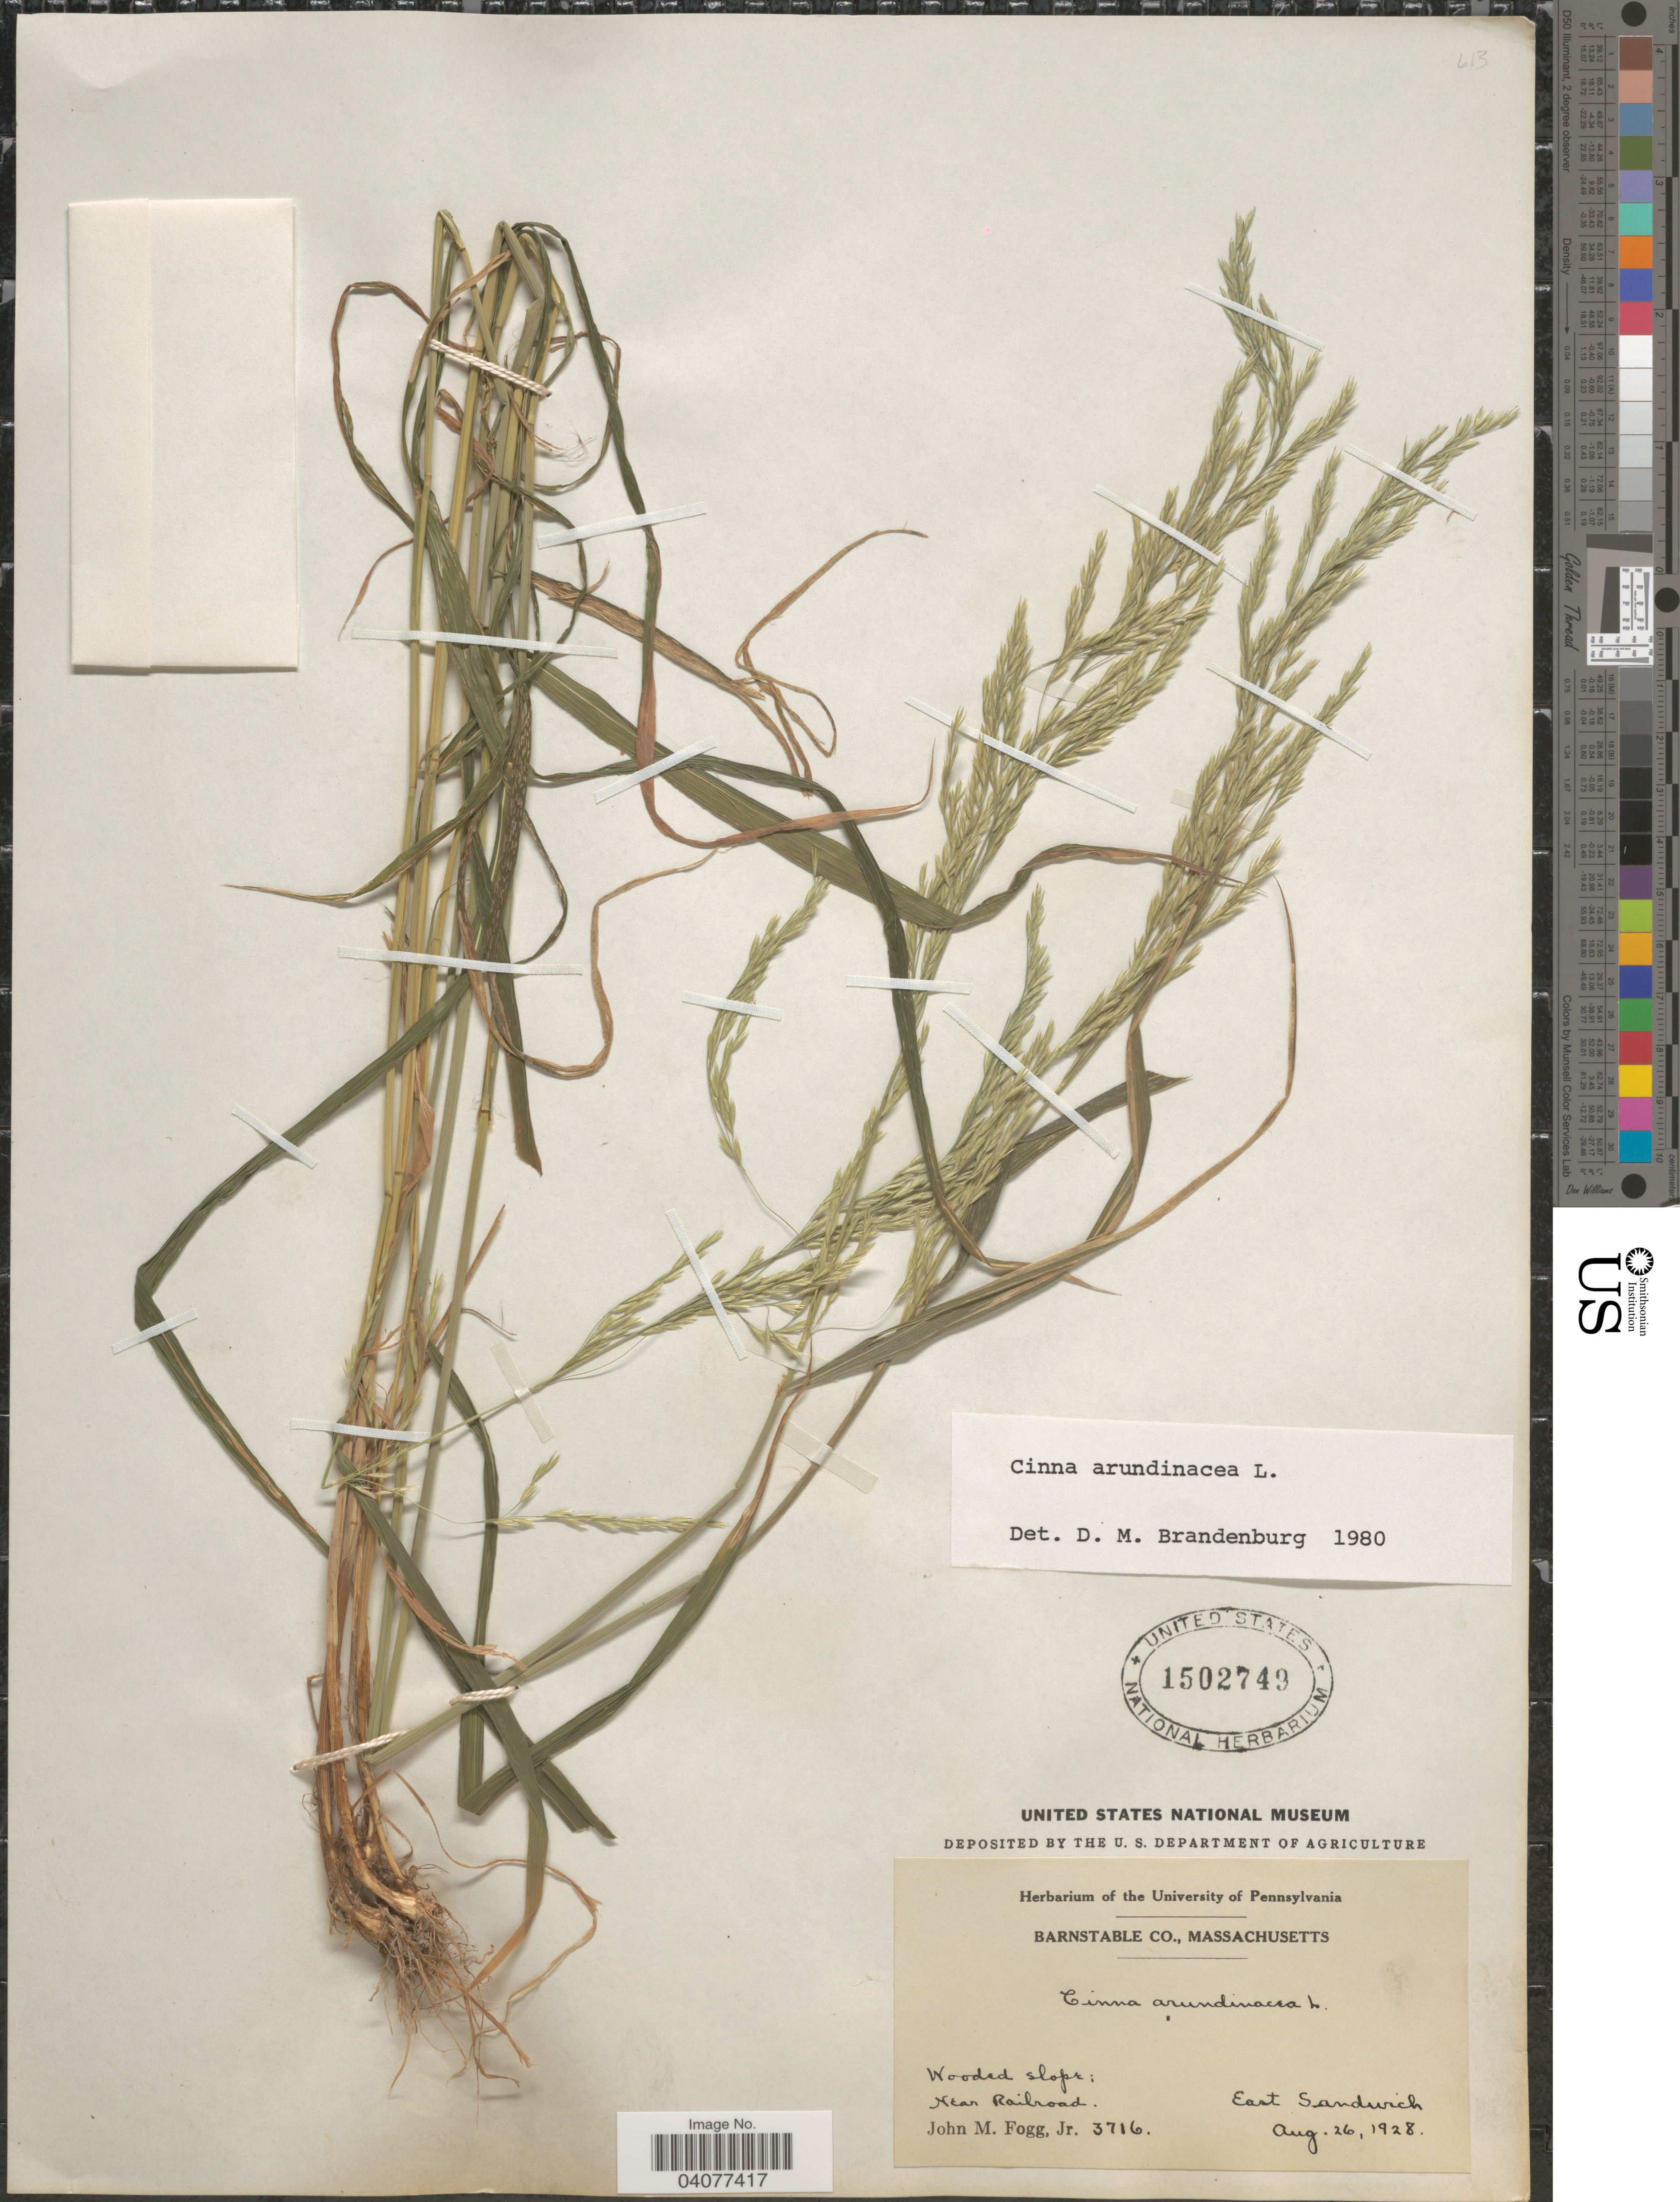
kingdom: Plantae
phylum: Tracheophyta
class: Liliopsida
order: Poales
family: Poaceae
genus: Cinna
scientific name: Cinna arundinacea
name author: L.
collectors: J. Fogg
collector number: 3716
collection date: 1928-08-26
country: United States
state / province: Massachusetts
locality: Barnstable Co. Wooded slope: Near Railroad. East Sandwich.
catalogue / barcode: US 1502749